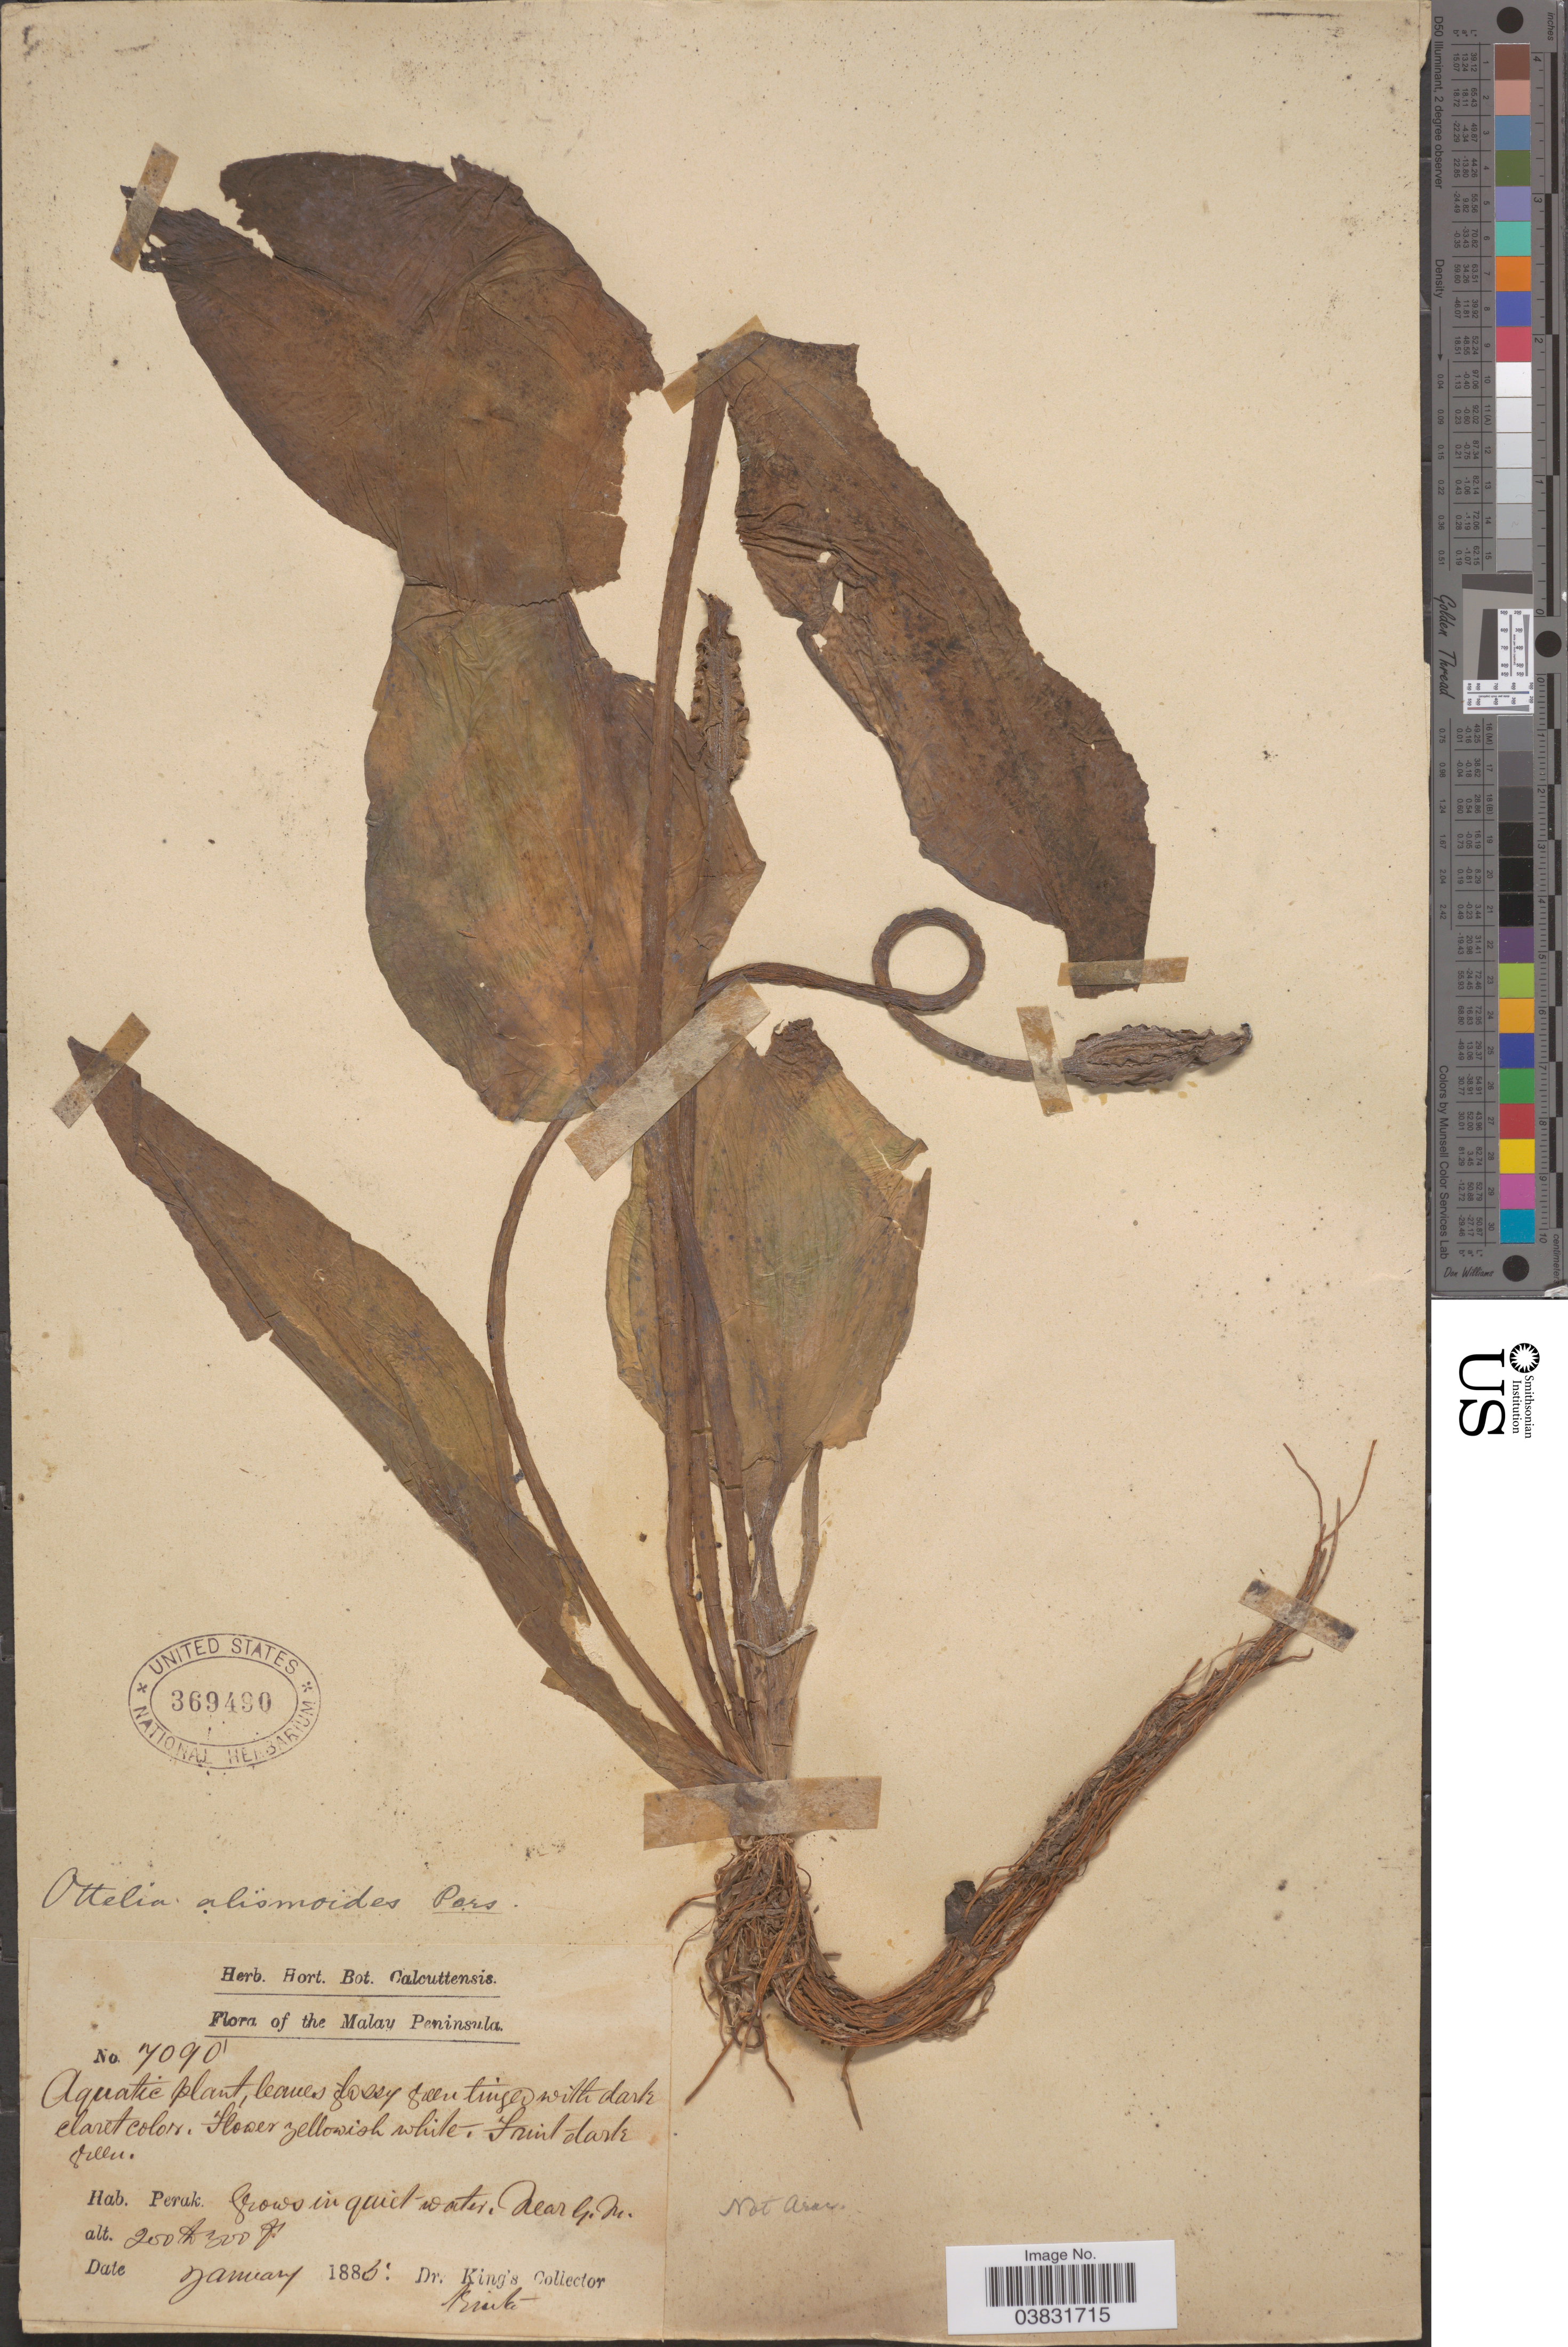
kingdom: Plantae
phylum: Tracheophyta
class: Liliopsida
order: Alismatales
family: Hydrocharitaceae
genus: Ottelia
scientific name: Ottelia alismoides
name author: Pers.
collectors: Dr. King's collector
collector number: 7090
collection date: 1885-01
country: Malaysia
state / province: Perak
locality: The Malay Peninsula. Near G. M.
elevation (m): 61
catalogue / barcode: US 369490